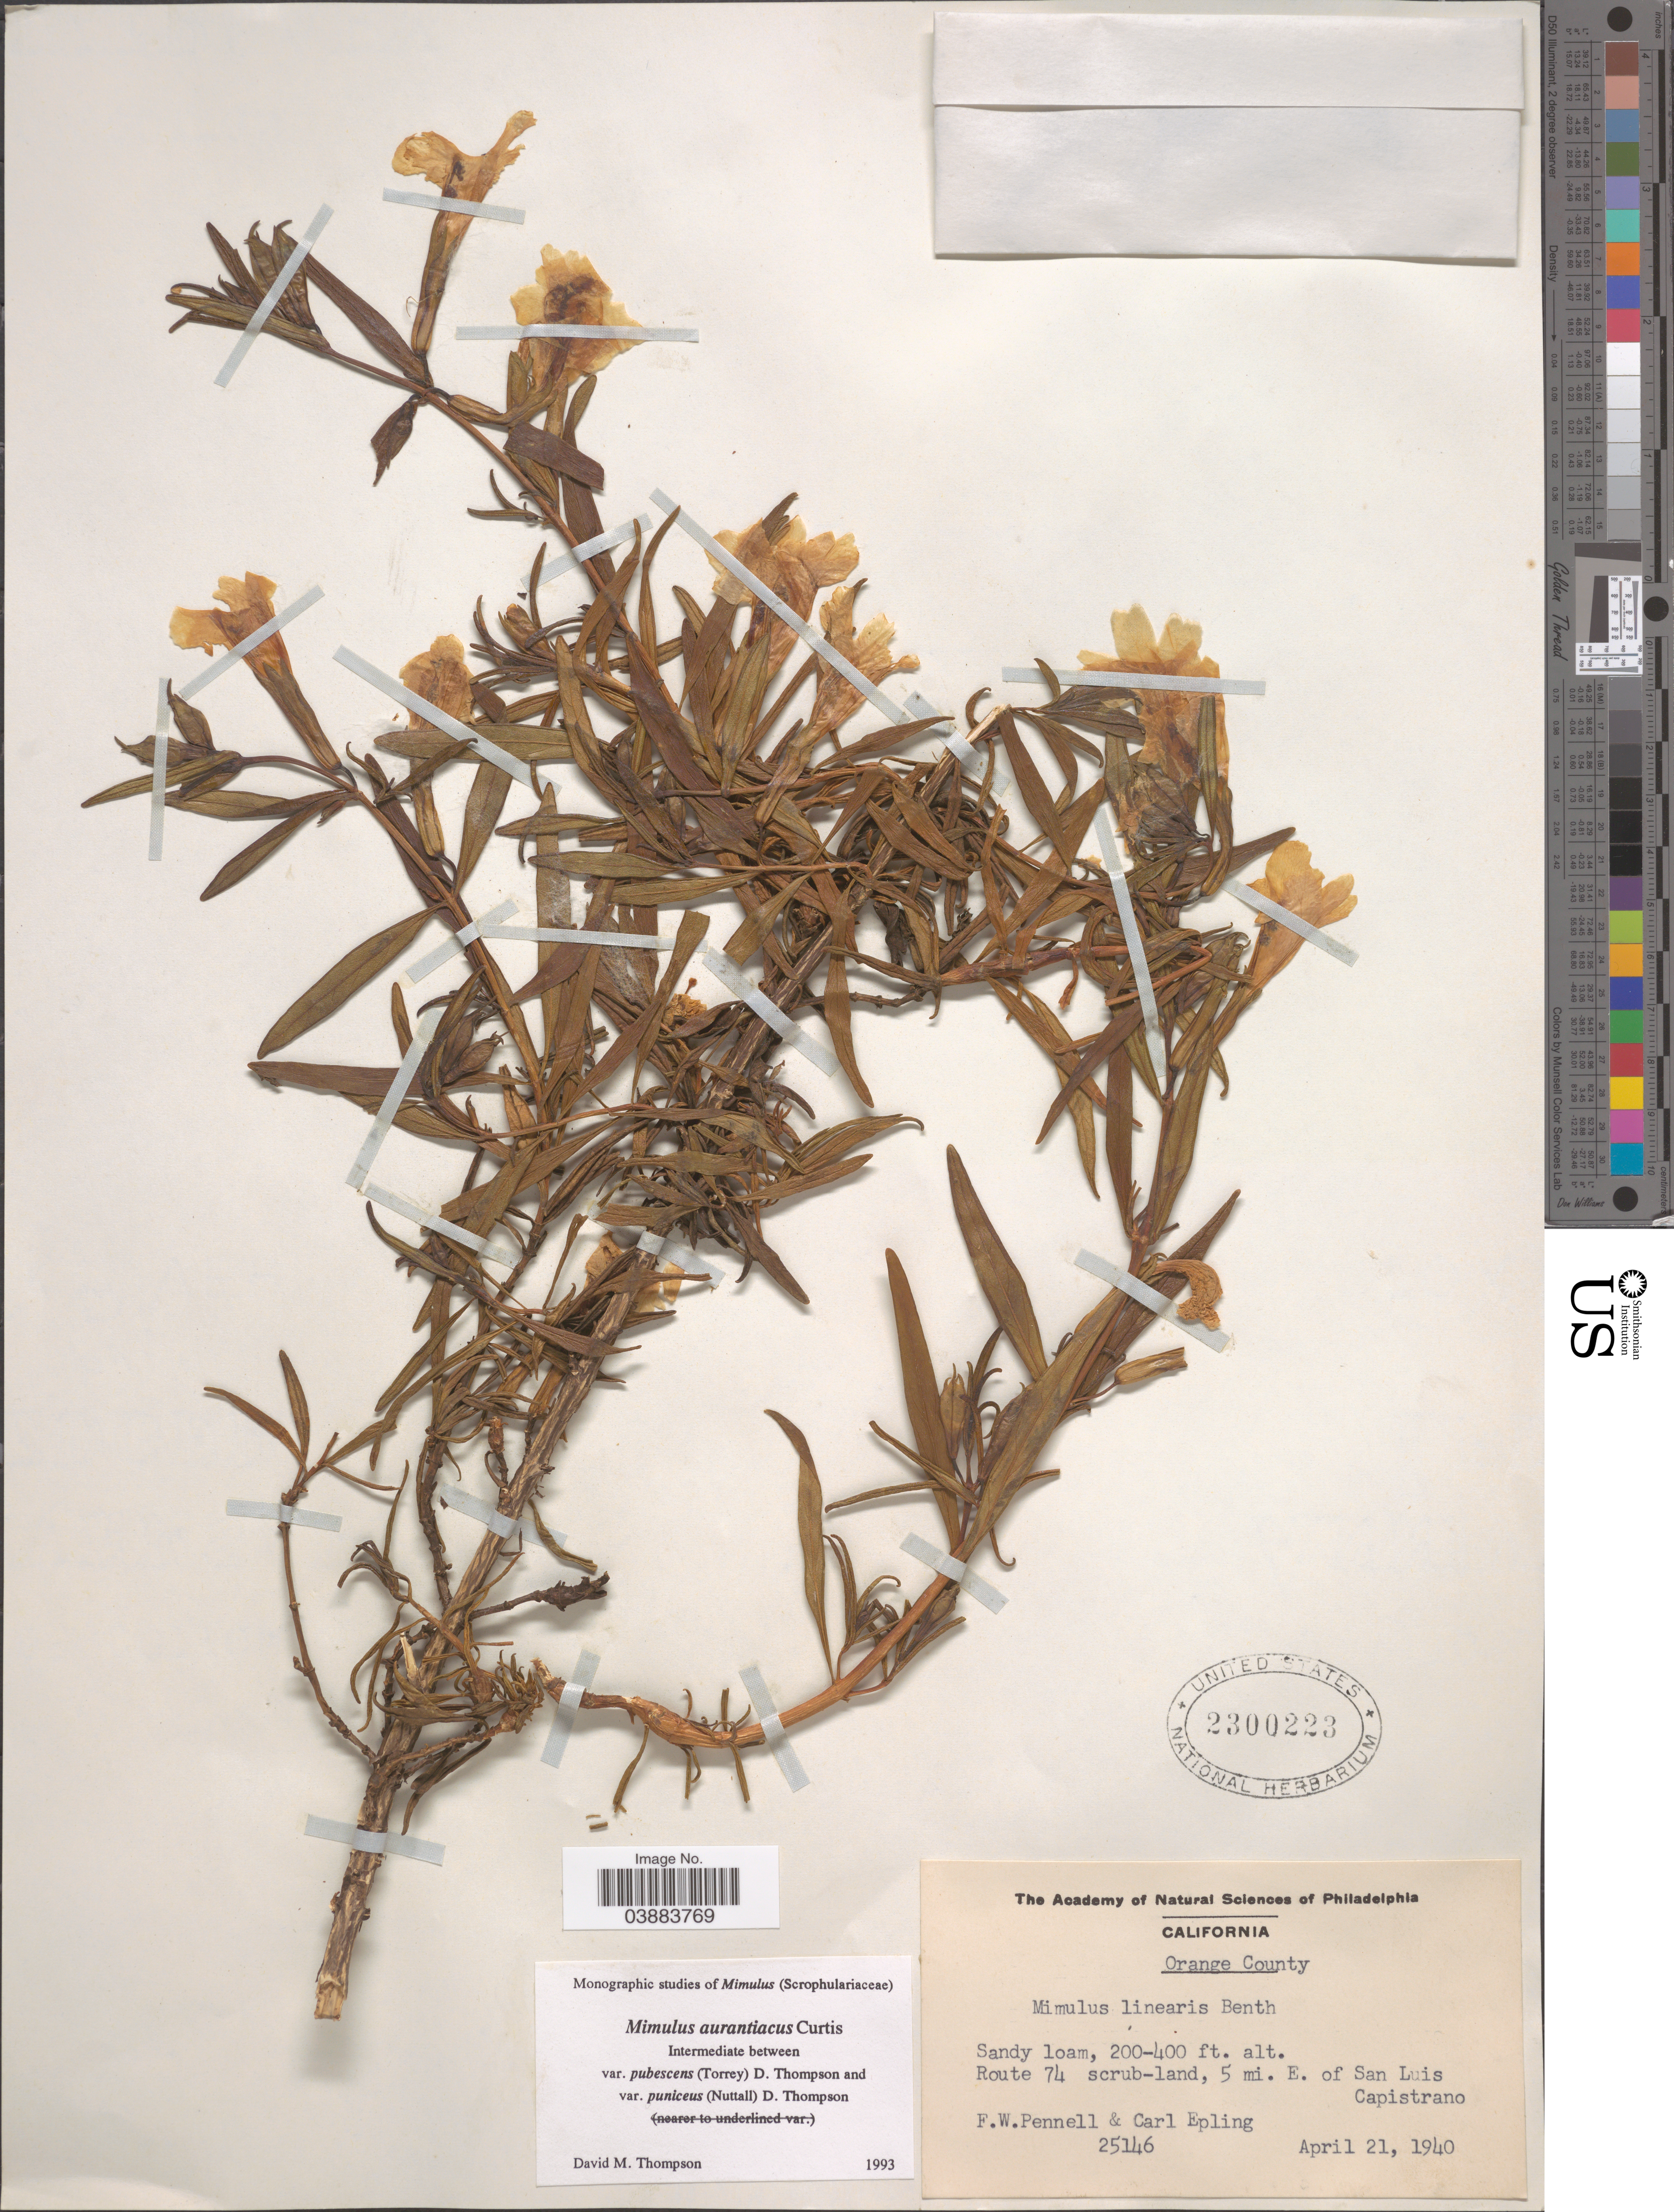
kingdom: Plantae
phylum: Tracheophyta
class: Magnoliopsida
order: Lamiales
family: Phrymaceae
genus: Diplacus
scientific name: Diplacus aurantiacus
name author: (Curtis) Jeps.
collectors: F. W. Pennell & C. C. Epling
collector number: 25146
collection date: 1940-04-21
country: United States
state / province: California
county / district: Orange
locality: Orange County. Route 74, 5 mi. E. of San Luis Capistrano.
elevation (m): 61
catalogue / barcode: US 2300223